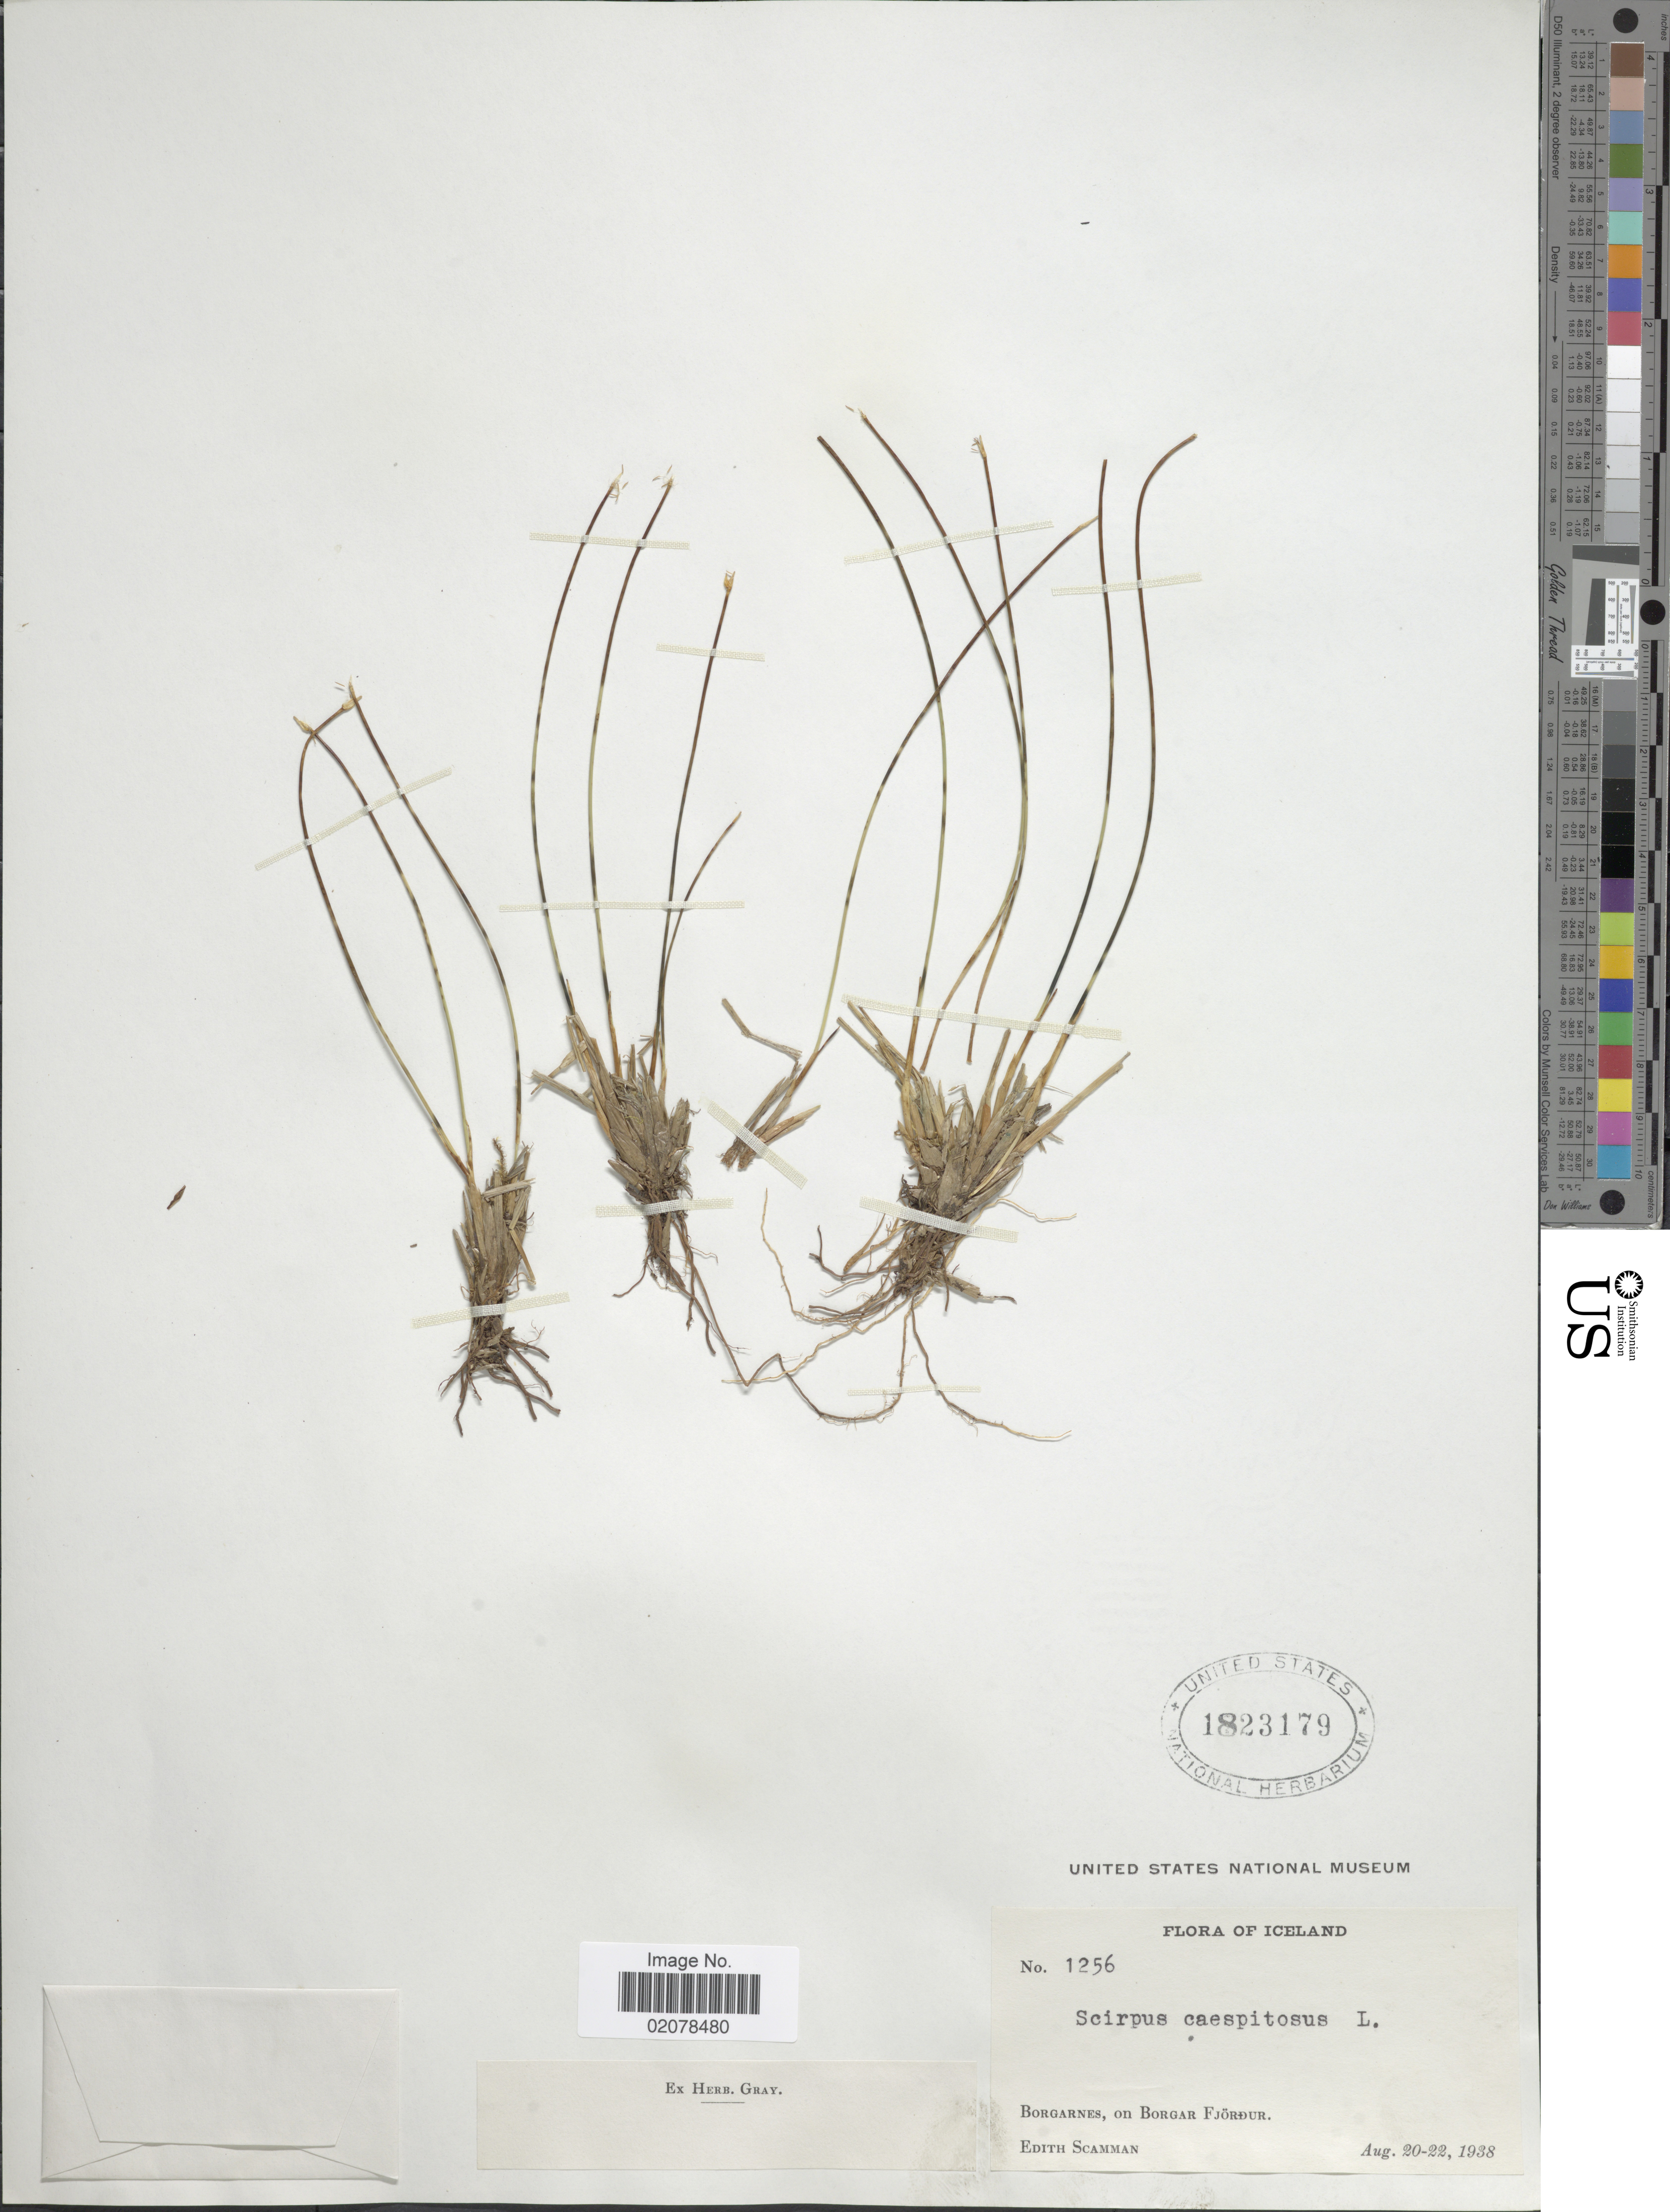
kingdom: Plantae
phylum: Tracheophyta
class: Liliopsida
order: Poales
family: Cyperaceae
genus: Trichophorum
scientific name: Trichophorum cespitosum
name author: (L.) Hartm.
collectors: E. Scamman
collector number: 1256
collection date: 1938-08-20/1938-08-22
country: Iceland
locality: Borgarnes, on Borgar Fjordur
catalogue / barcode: US 1823179